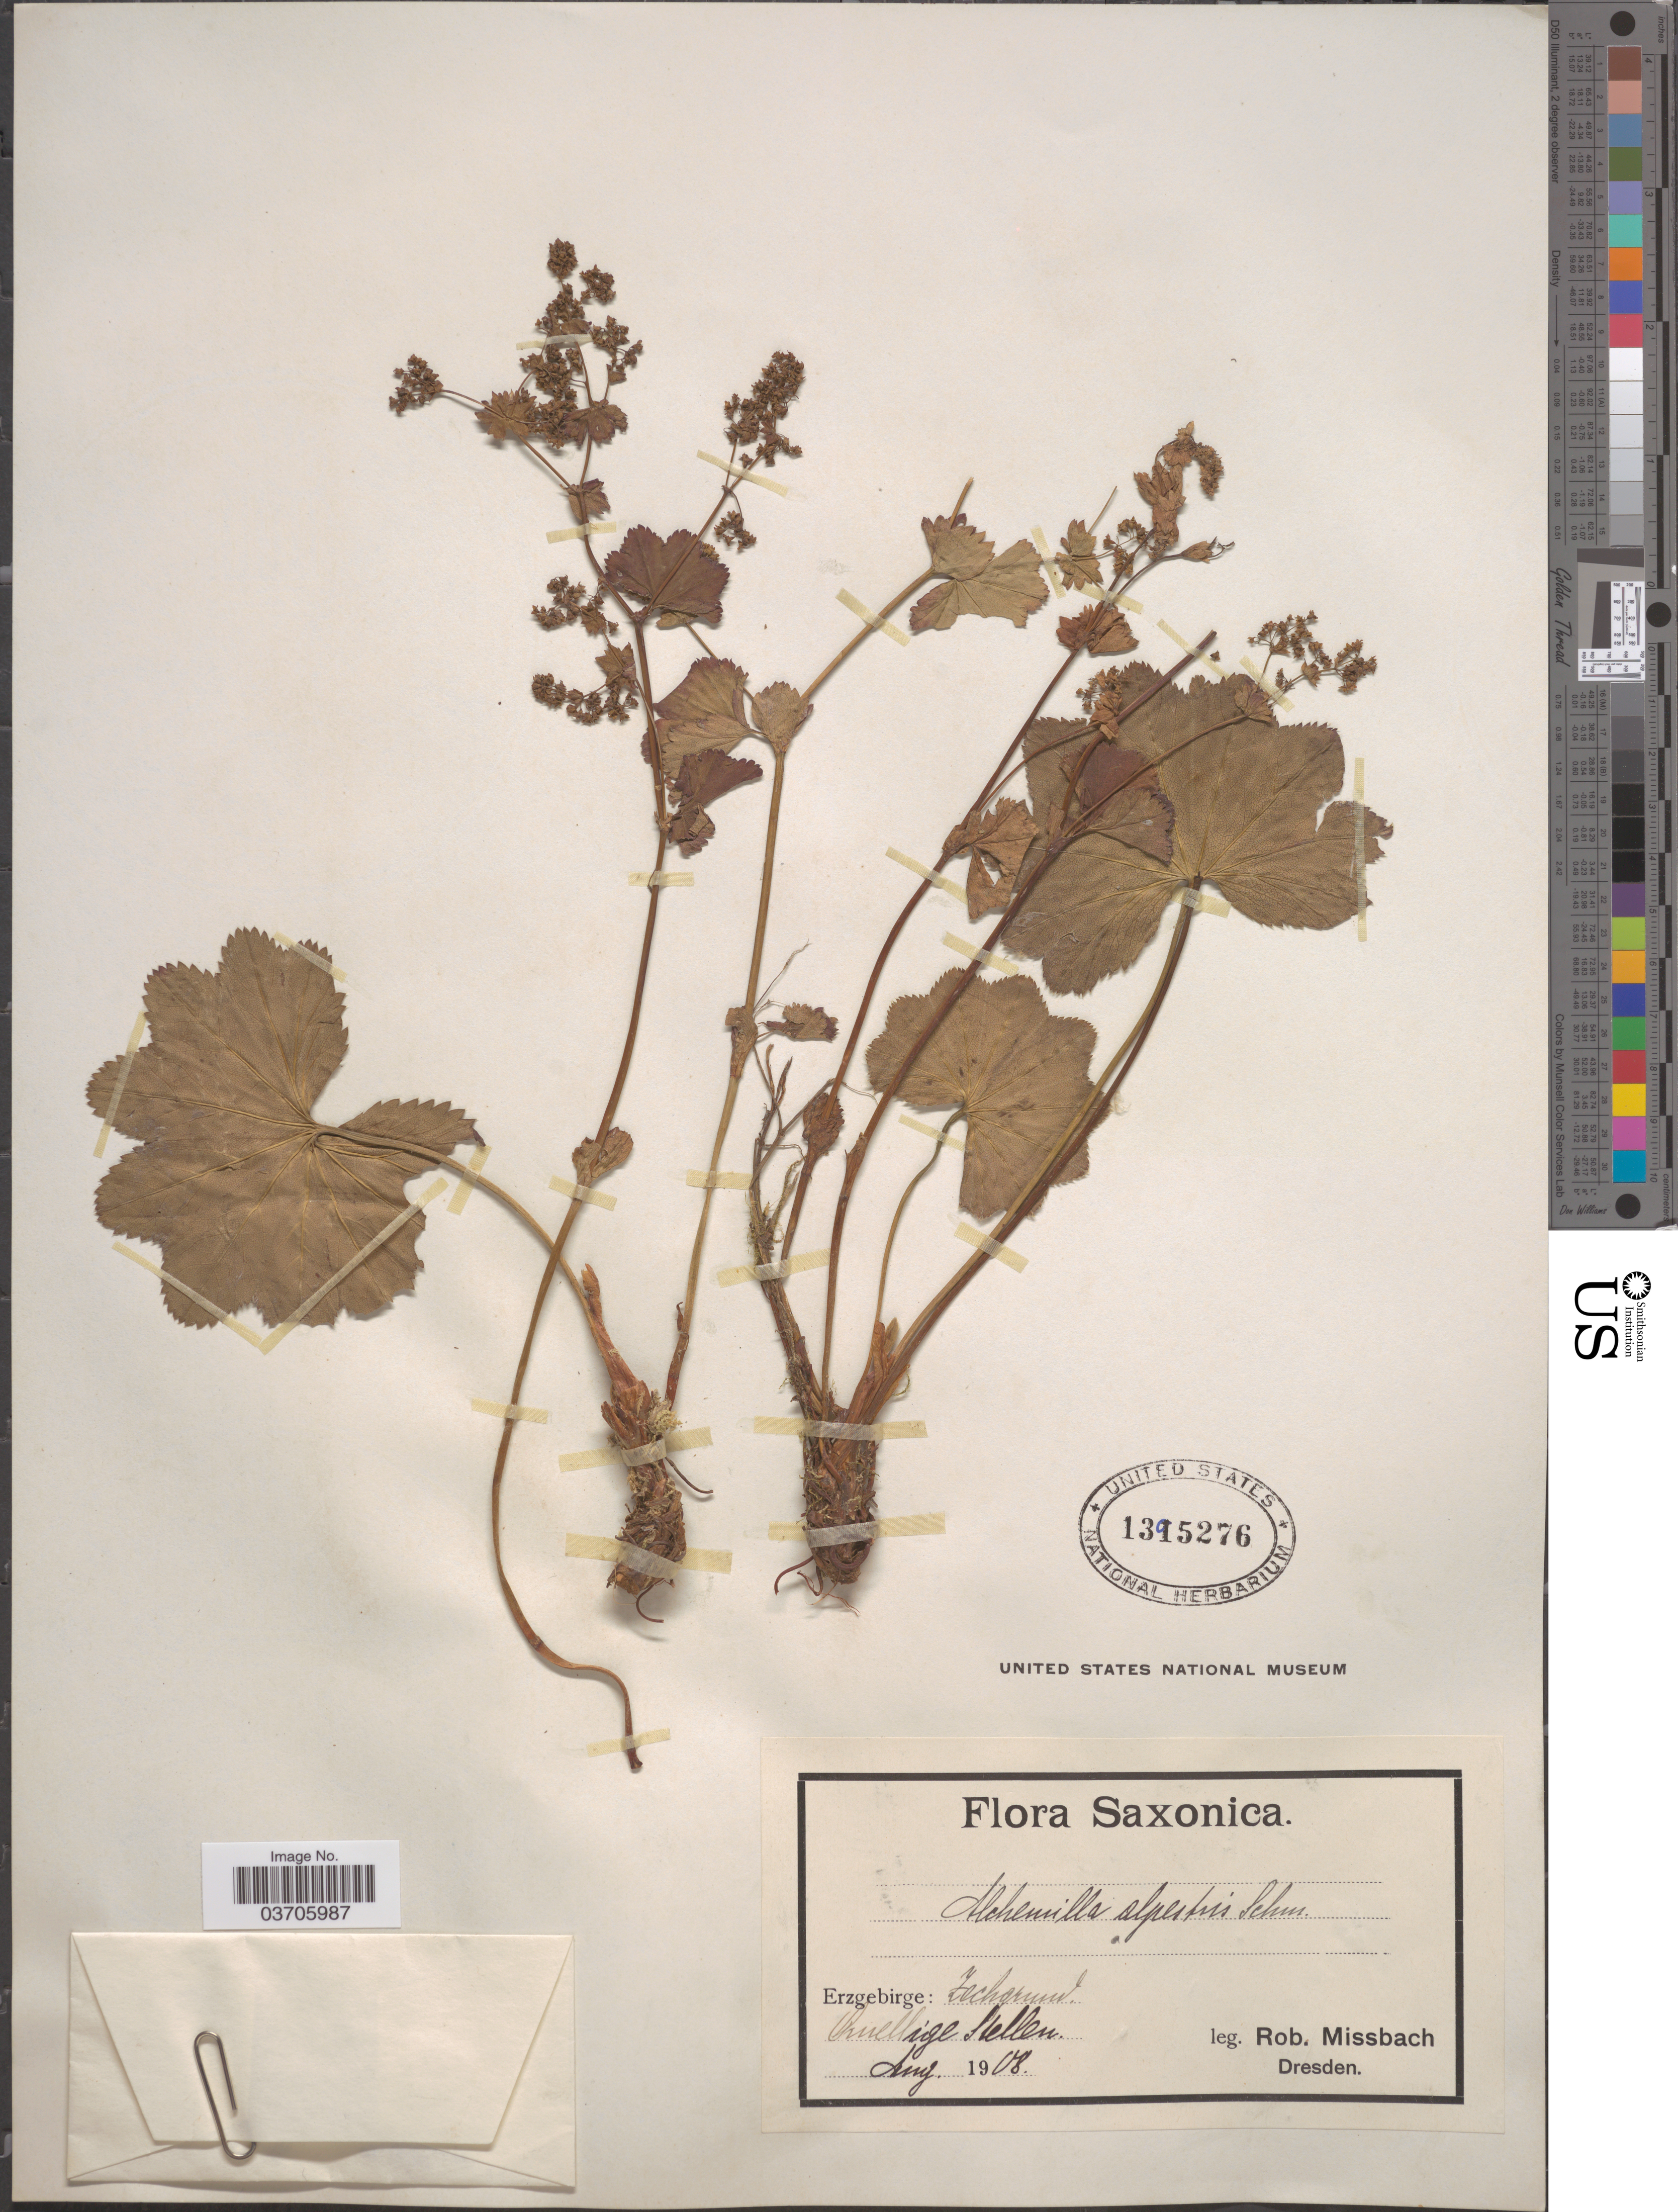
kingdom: Plantae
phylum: Tracheophyta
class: Magnoliopsida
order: Rosales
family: Rosaceae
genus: Alchemilla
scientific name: Alchemilla alpestris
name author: (F.W. Schmidt) Opiz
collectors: R. Missbach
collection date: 1908-08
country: Germany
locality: Saxonica. Erzgebirge: Zachgrund. Quellige Stellen. [interpreted]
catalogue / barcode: US 1395276